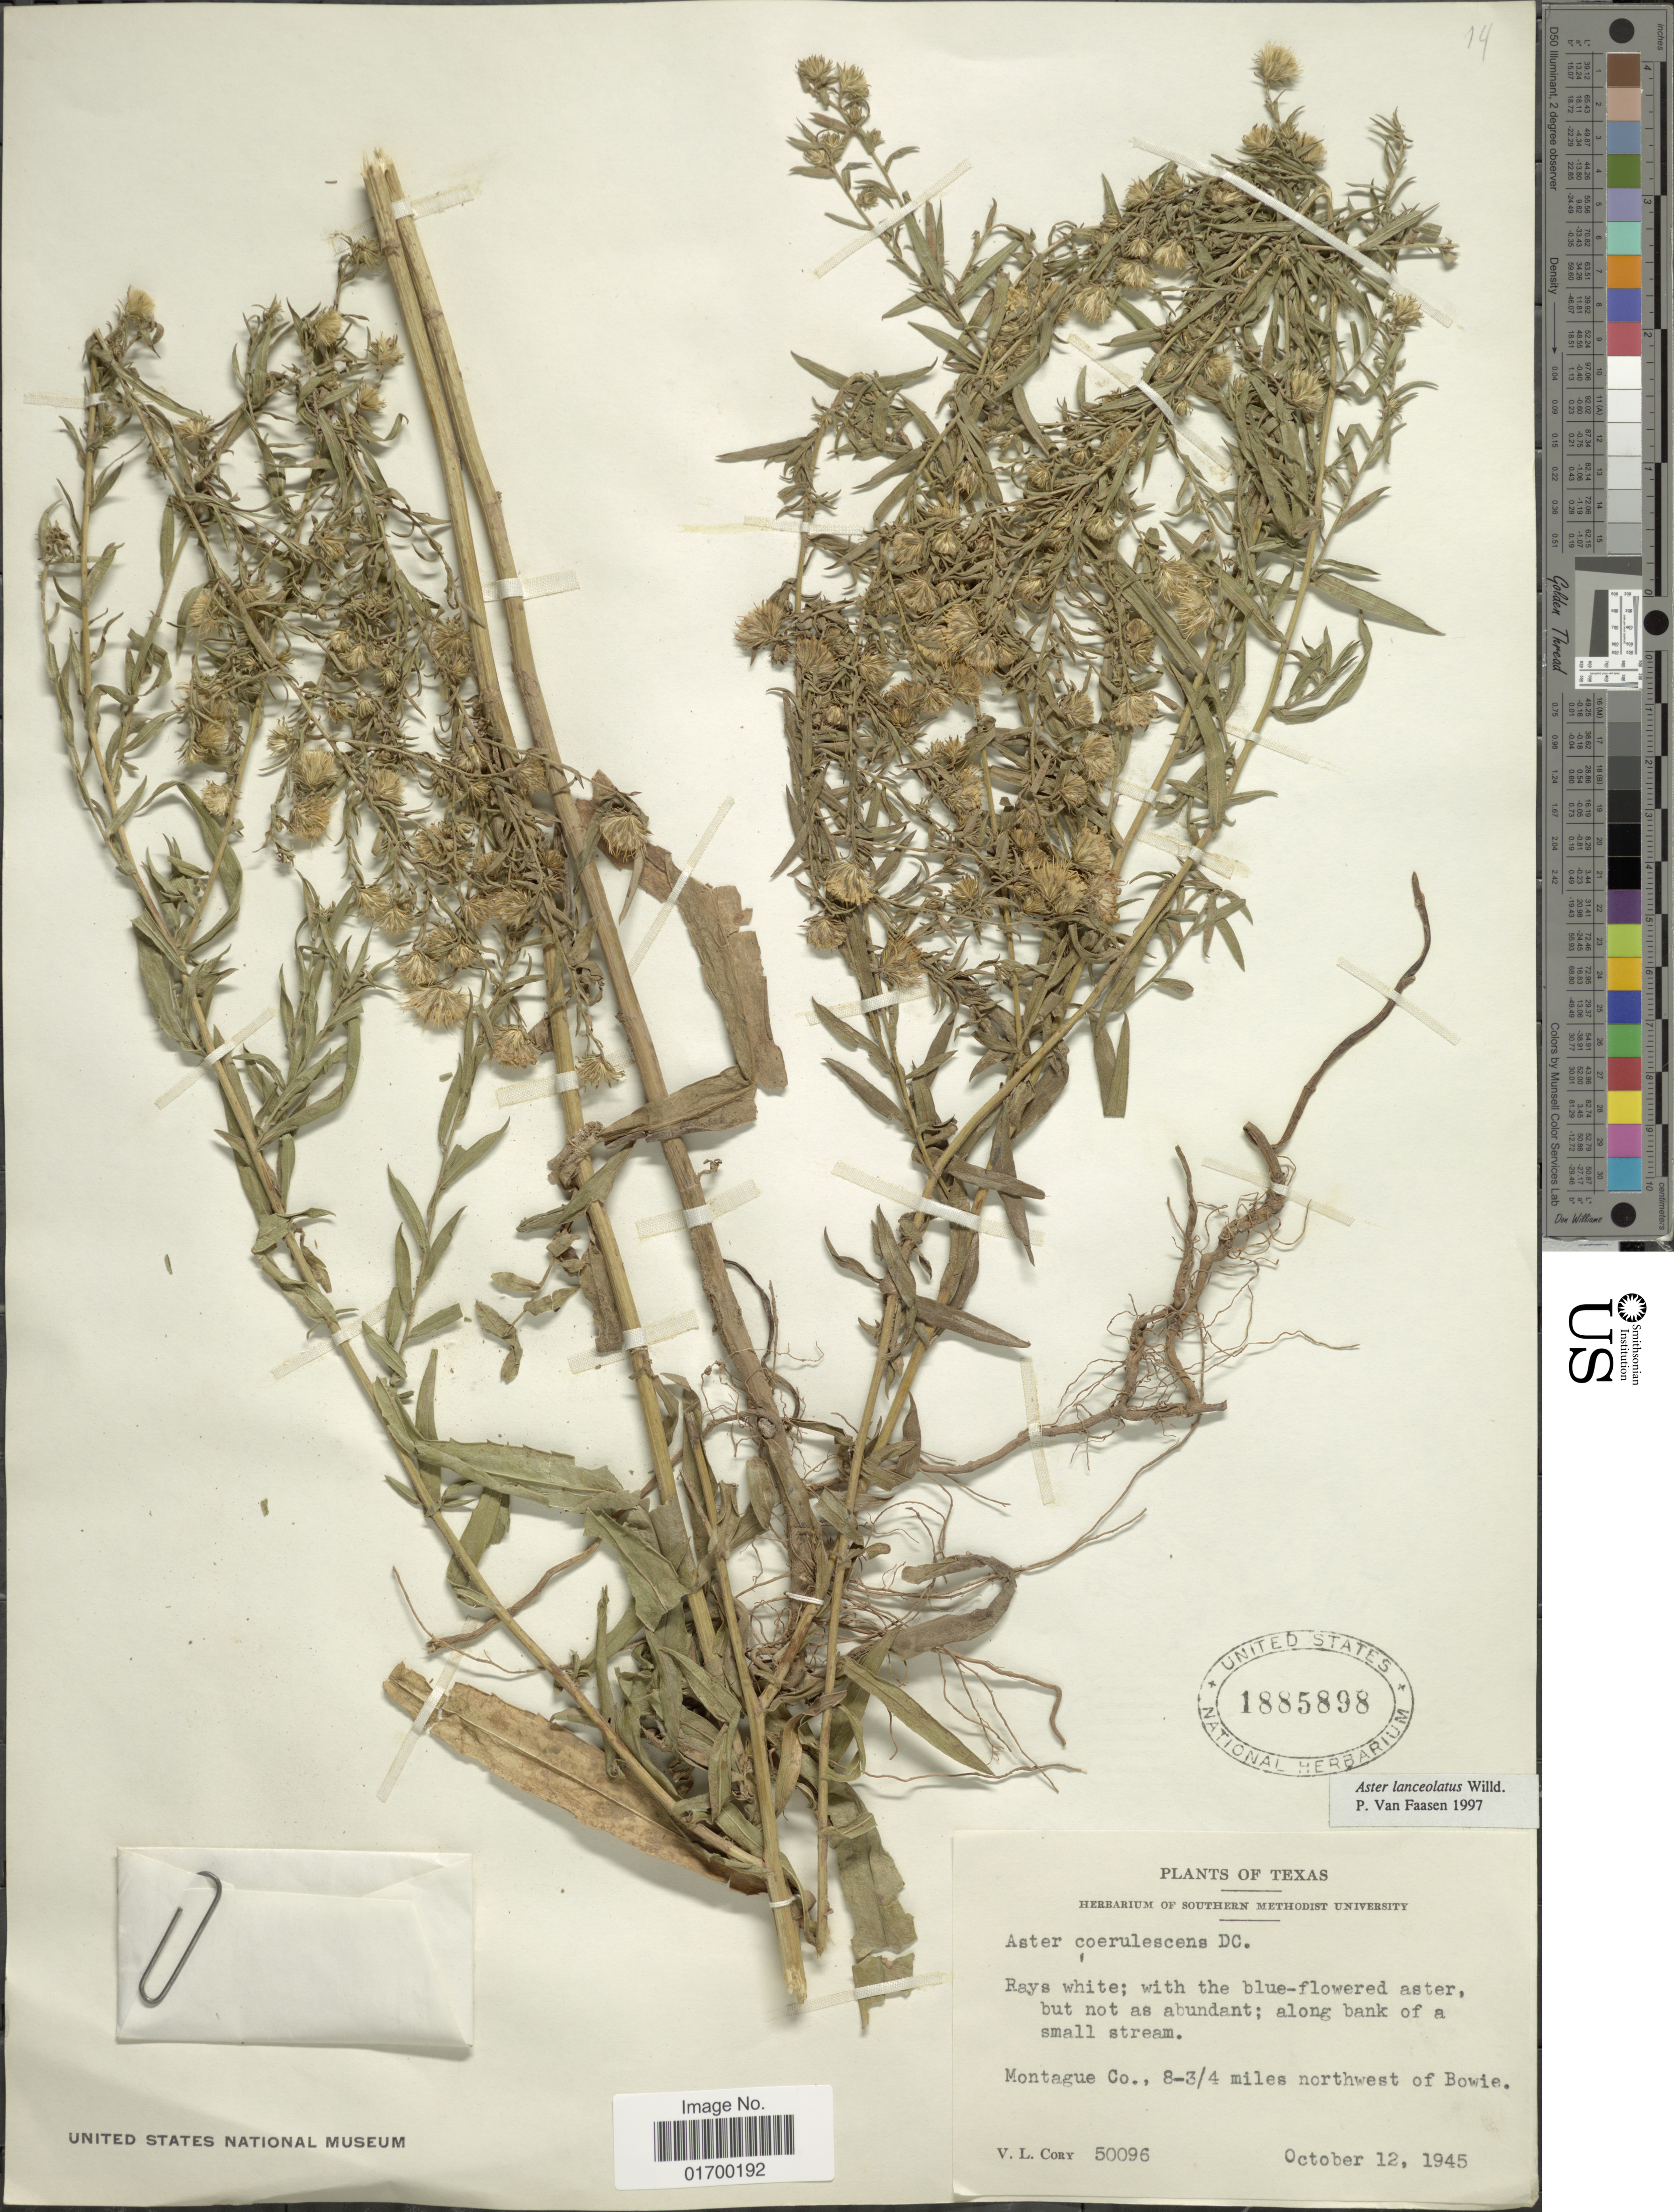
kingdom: Plantae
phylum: Tracheophyta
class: Magnoliopsida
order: Asterales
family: Asteraceae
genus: Symphyotrichum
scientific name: Symphyotrichum lanceolatum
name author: (Willd.) G.L. Nesom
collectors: V. Cory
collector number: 50096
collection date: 1945-10-12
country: United States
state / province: Texas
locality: Montague Co., 8-¾ miles northwest of Bowie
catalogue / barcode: US 1885898